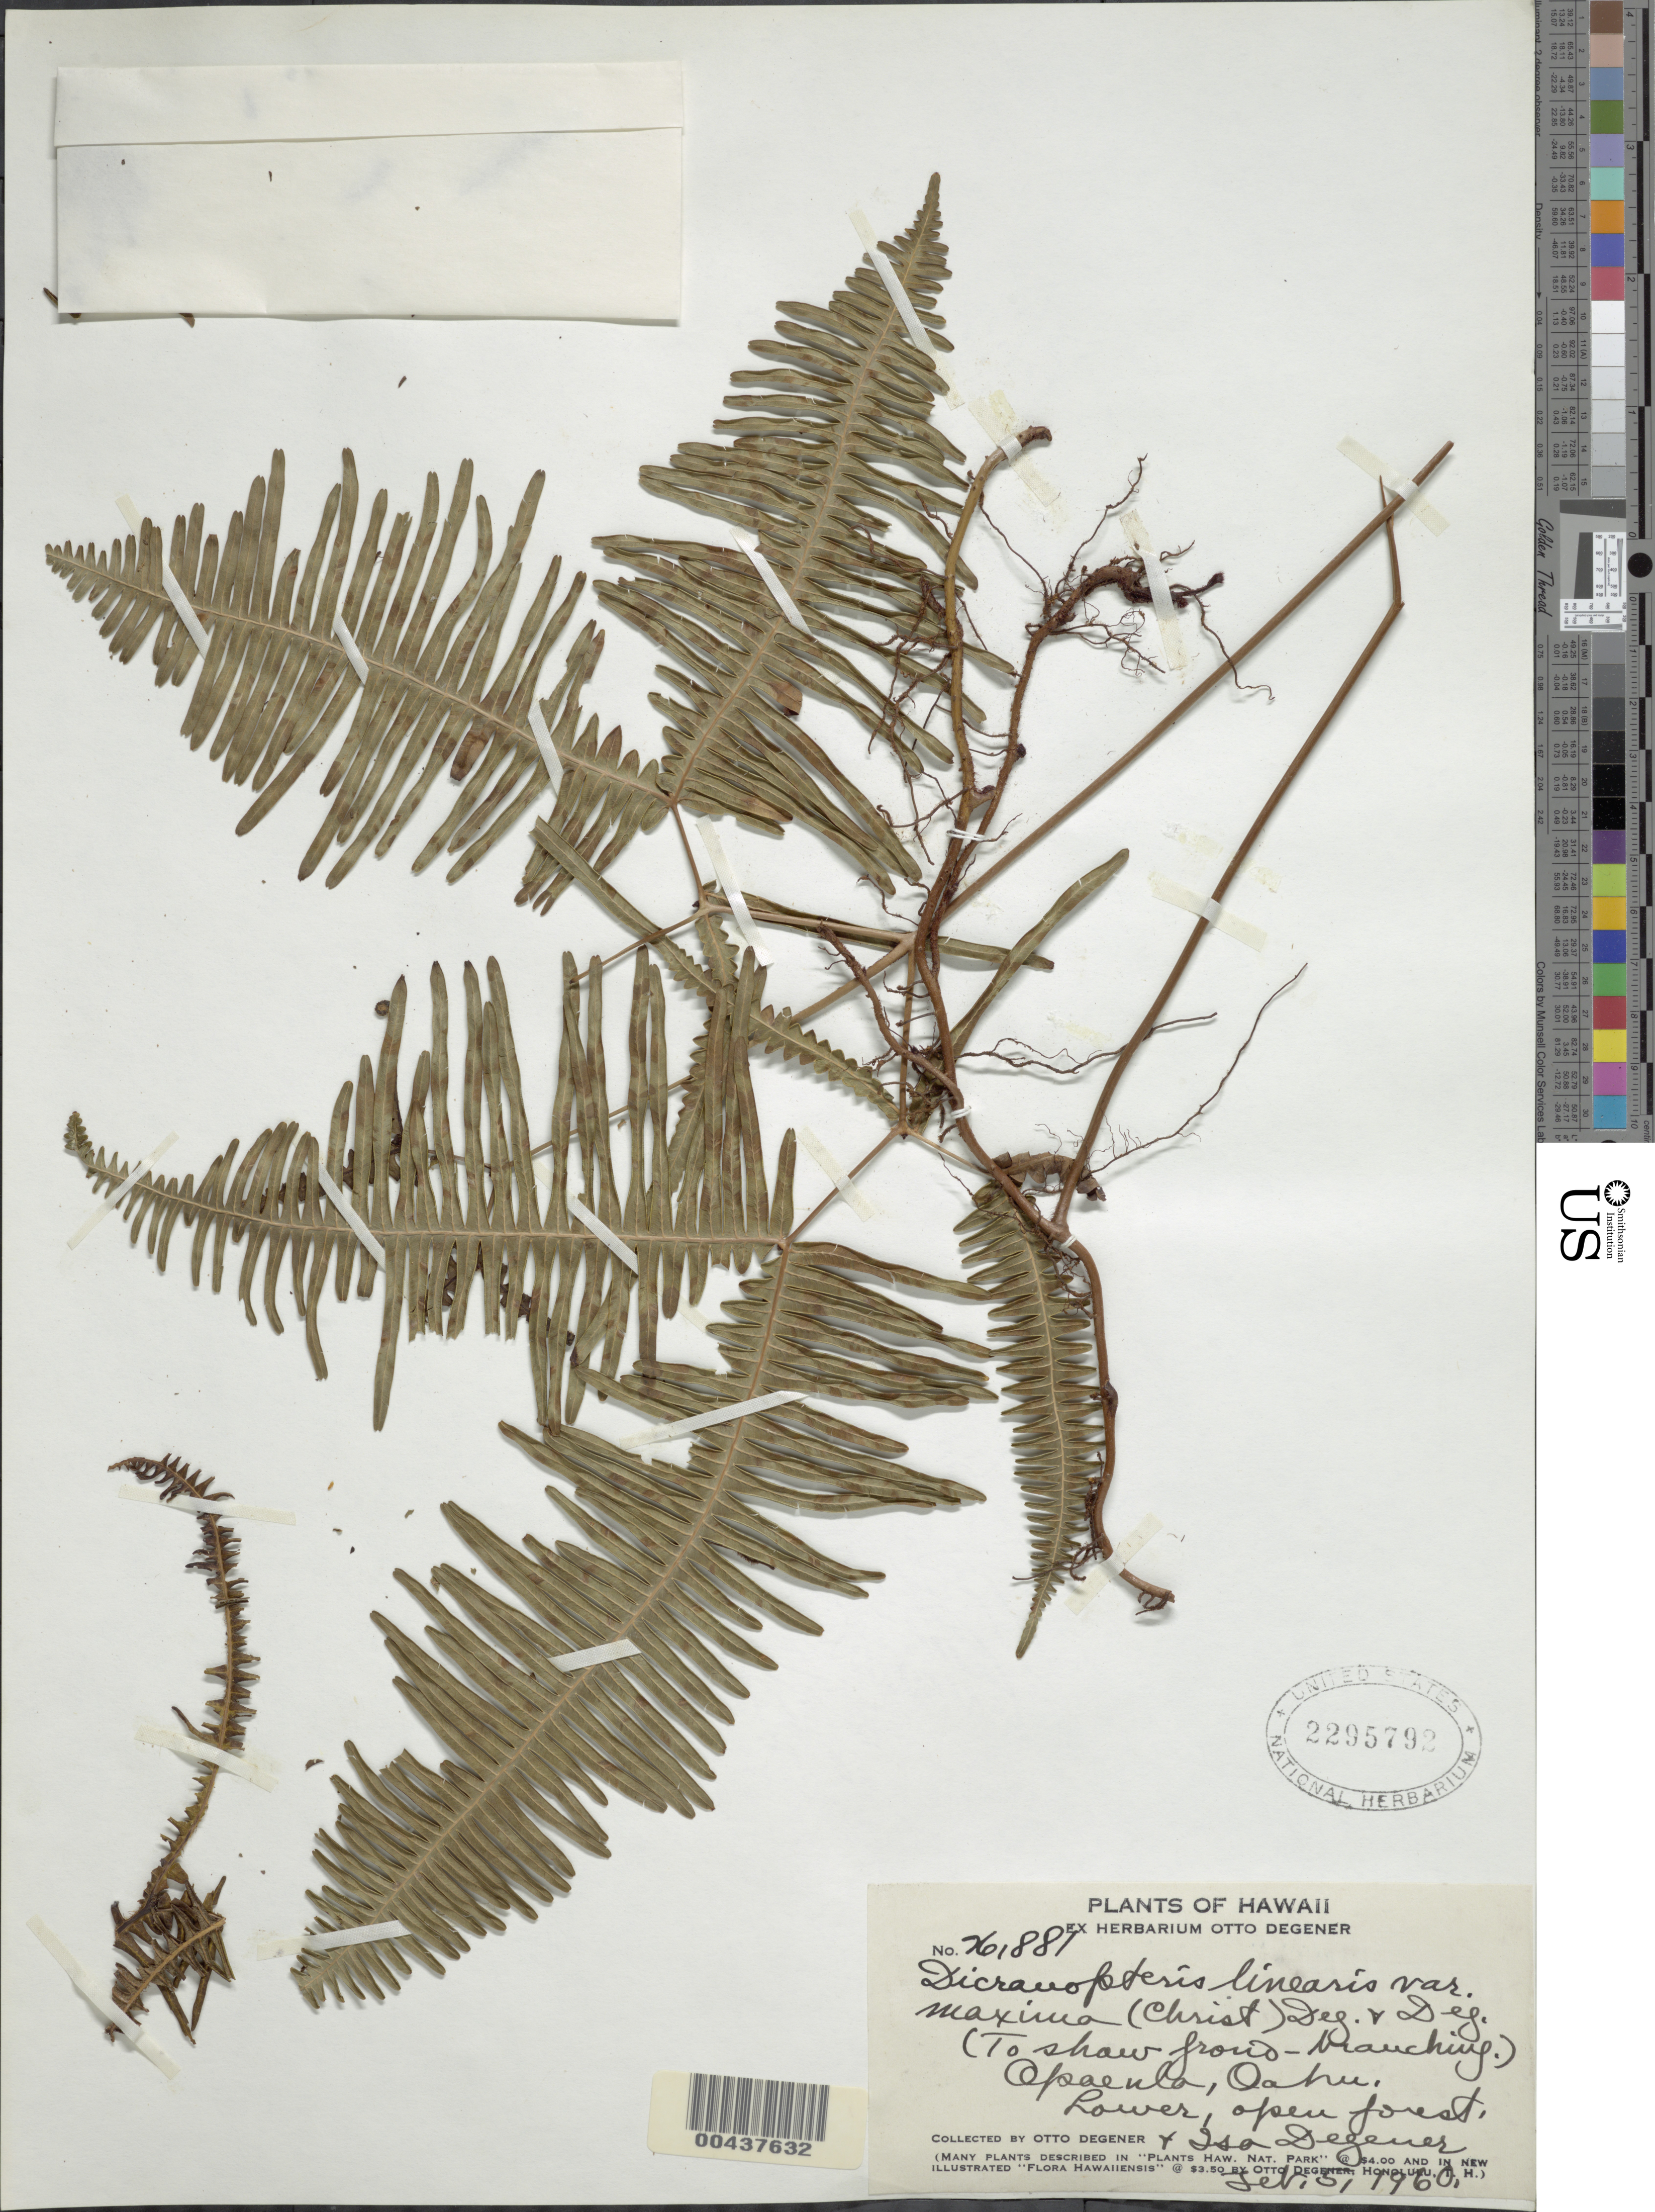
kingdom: Plantae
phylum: Tracheophyta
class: Polypodiopsida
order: Gleicheniales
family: Gleicheniaceae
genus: Dicranopteris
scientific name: Dicranopteris linearis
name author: (Burm. f.) Underw.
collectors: O. Degener & I. Degener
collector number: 26881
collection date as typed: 5 Feb 1960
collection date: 1960-02-05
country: United States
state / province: Hawaii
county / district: Honolulu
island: Oahu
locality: Opaeula, Oahu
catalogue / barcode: US 2295792